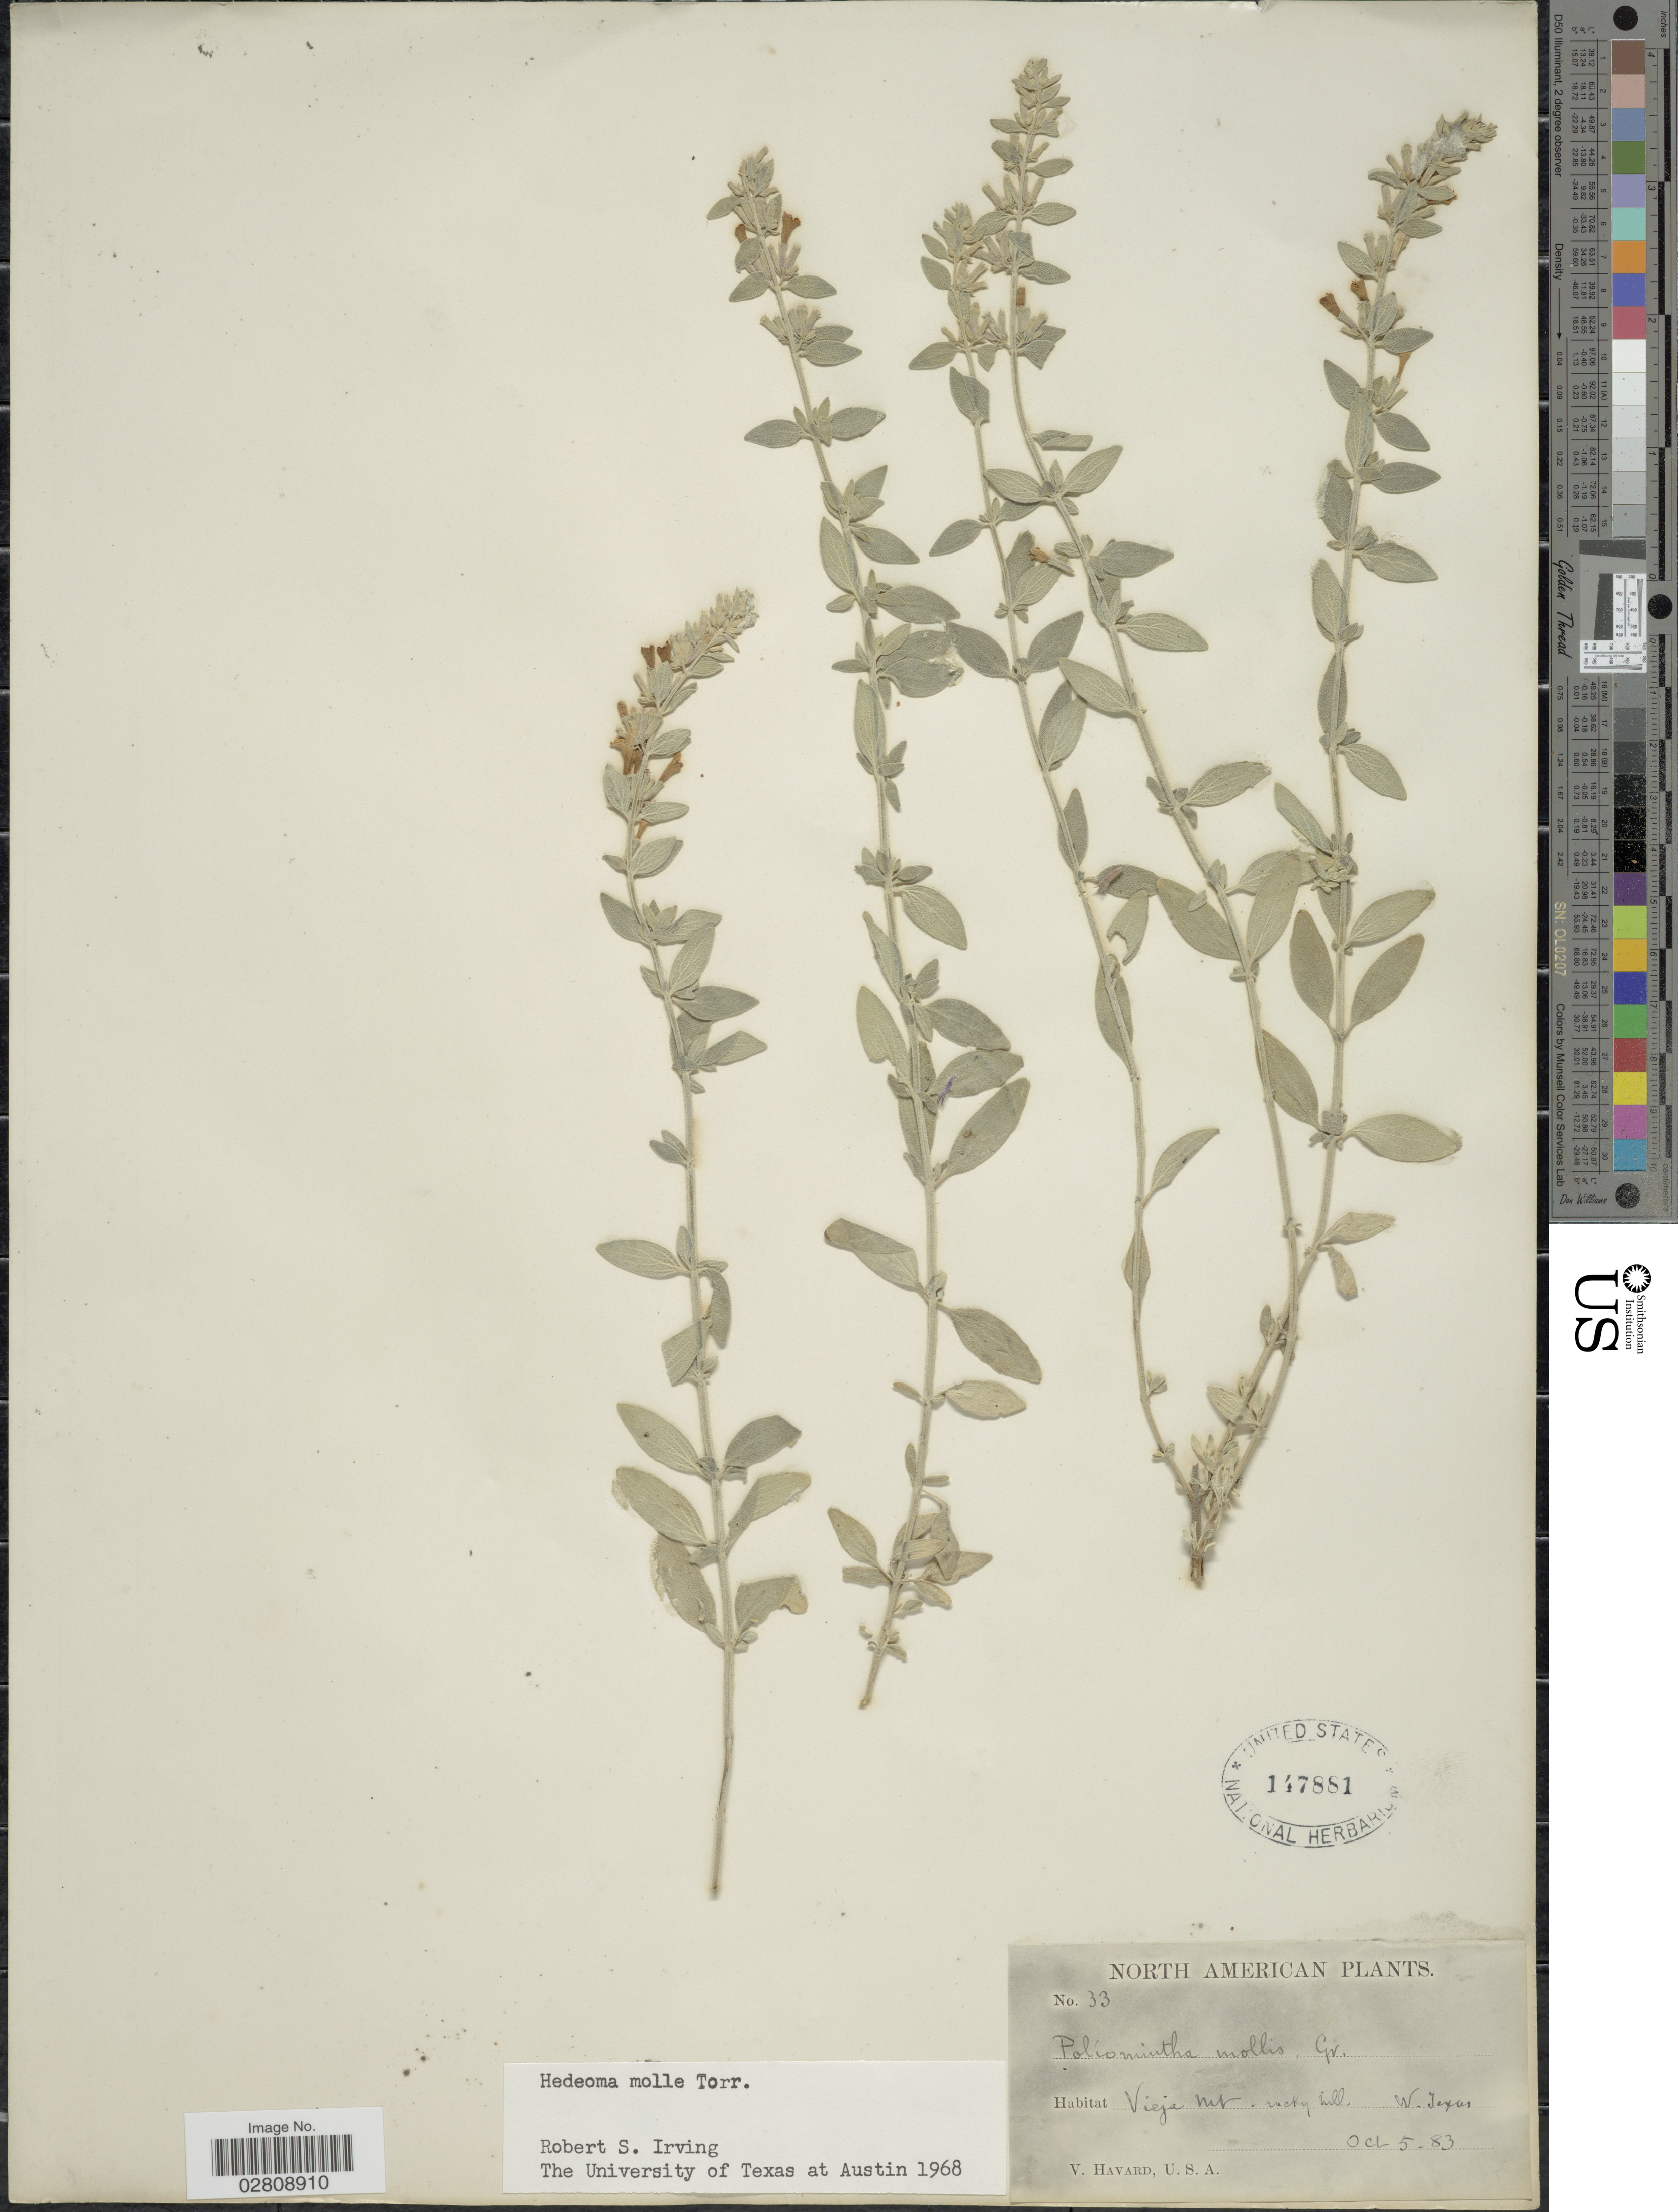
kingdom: Plantae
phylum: Tracheophyta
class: Magnoliopsida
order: Lamiales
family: Lamiaceae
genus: Hedeoma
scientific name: Hedeoma mollis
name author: Torr.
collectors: V. Havard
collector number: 33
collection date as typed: Transcribed d/m/y: 5/10/83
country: United States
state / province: Texas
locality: Vieja Mt. rocky hill. W. Texas.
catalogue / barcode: US 147881